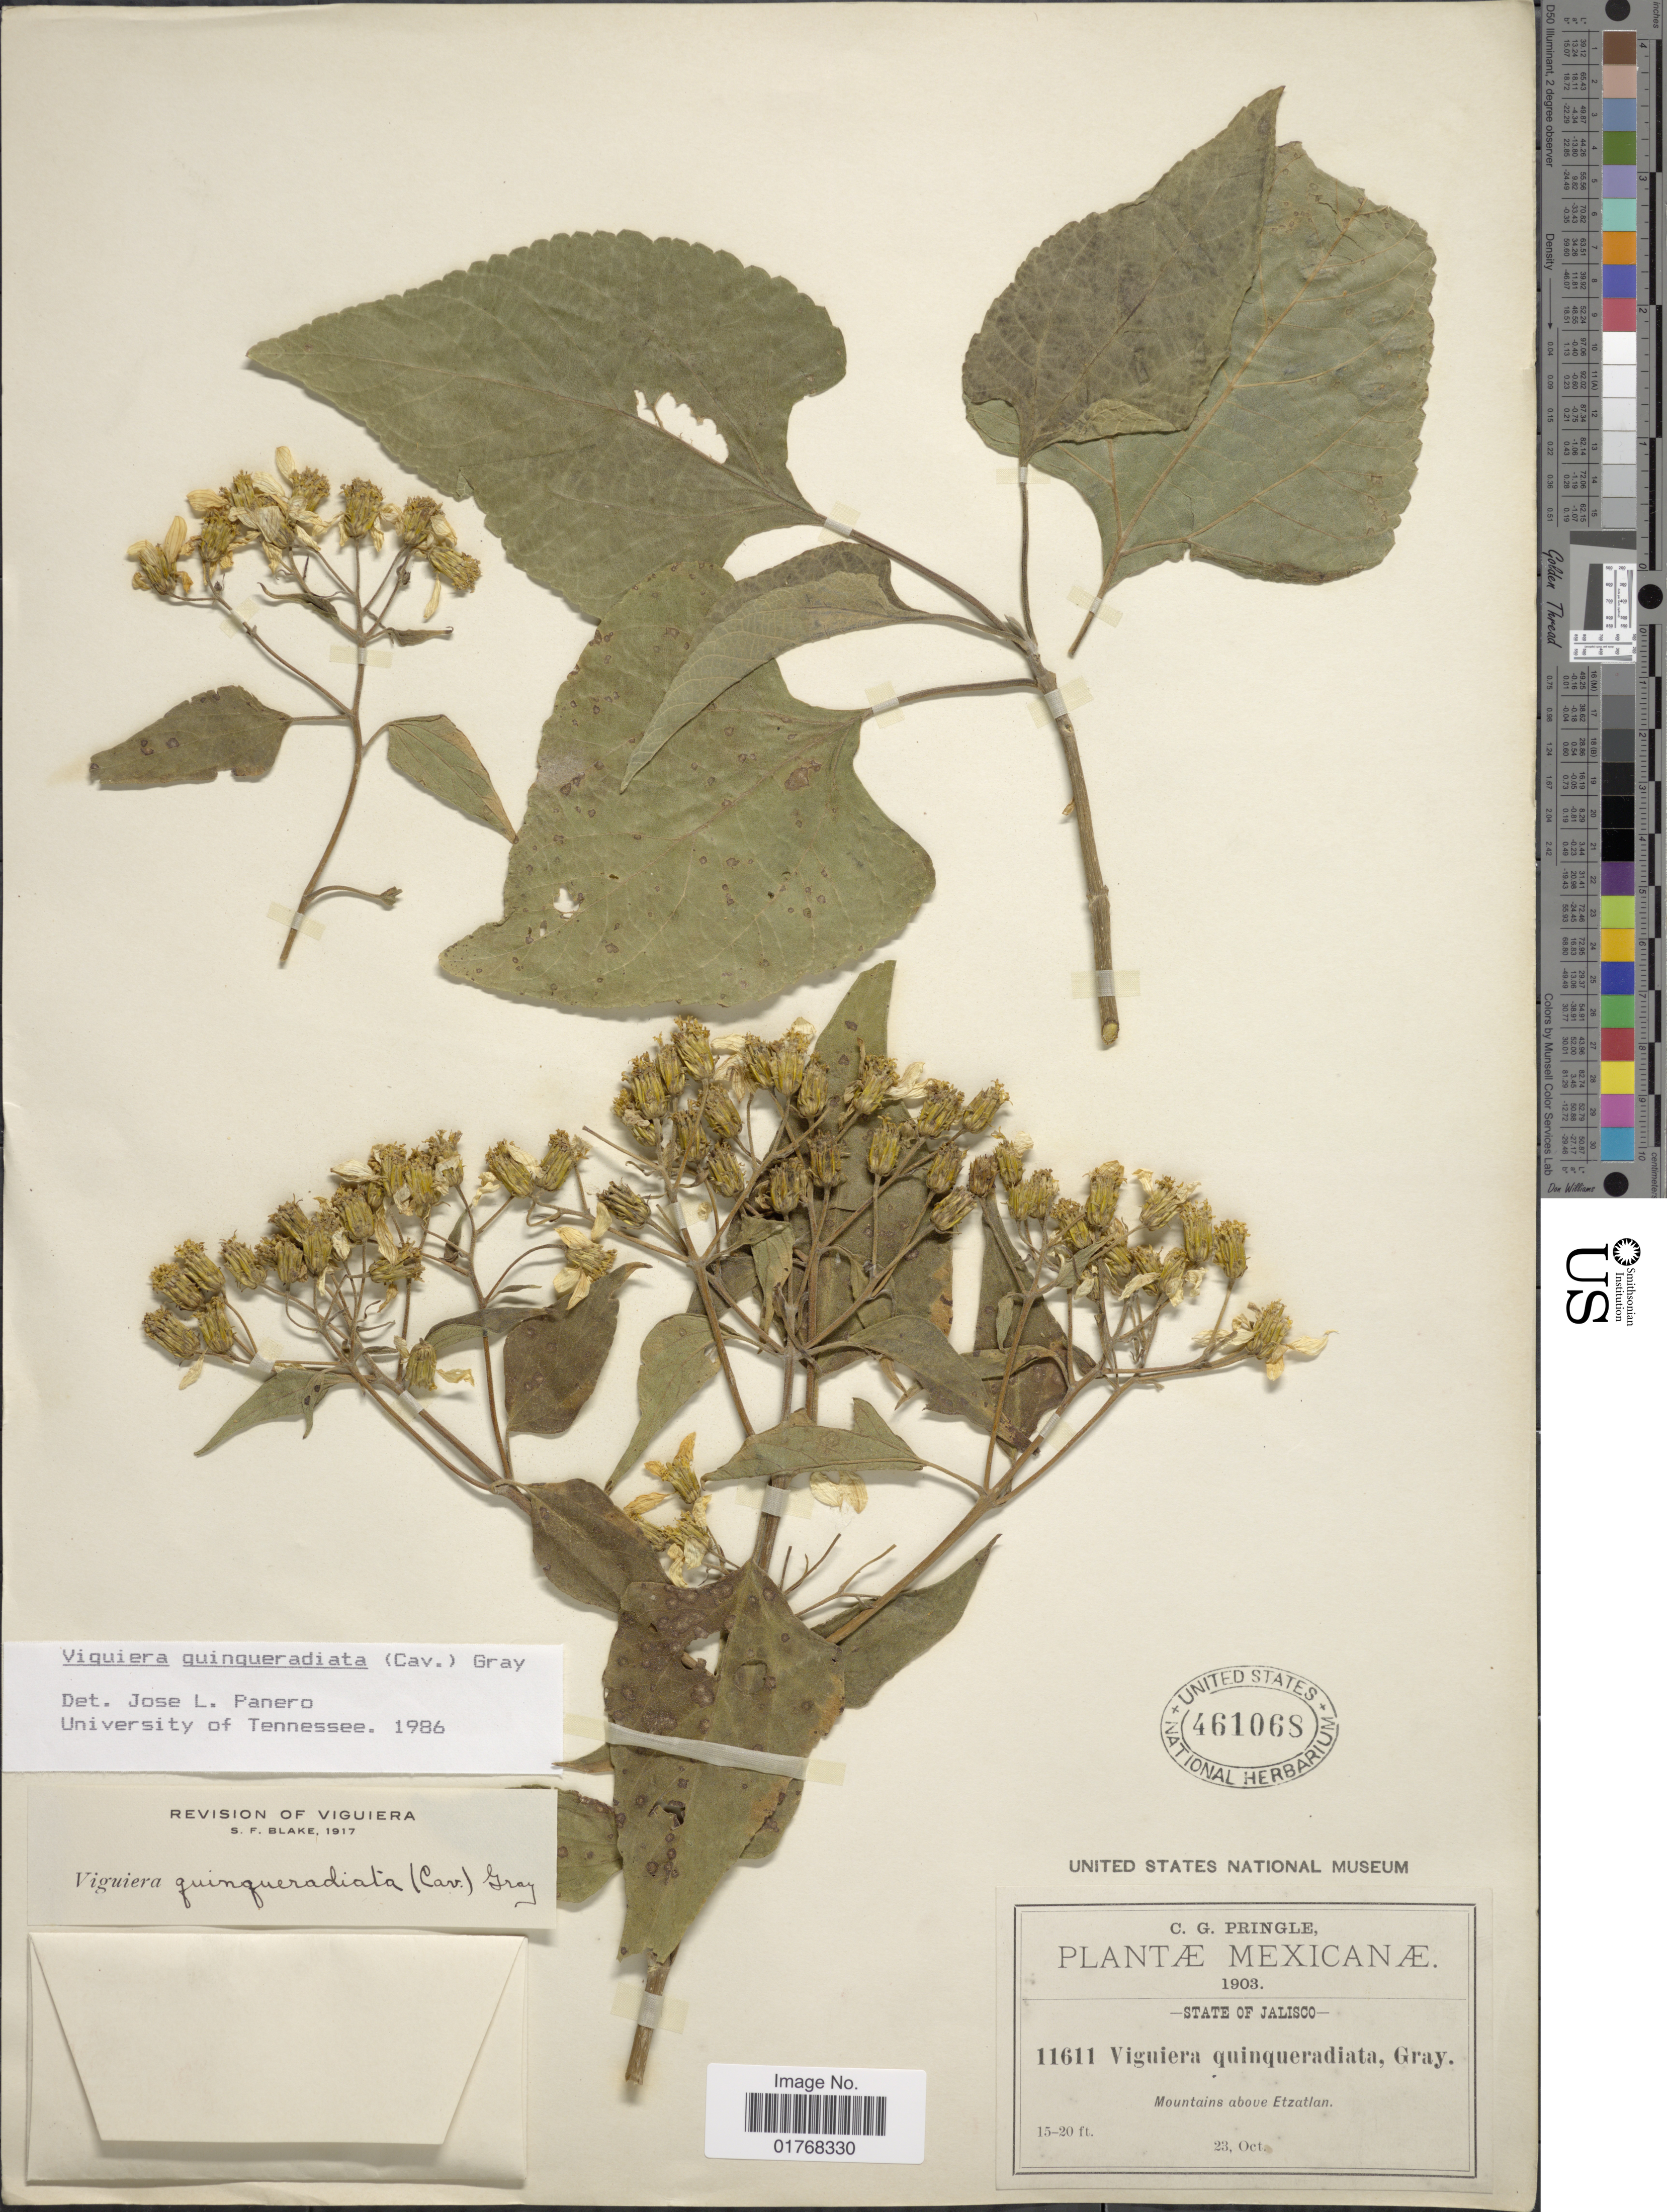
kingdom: Plantae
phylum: Tracheophyta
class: Magnoliopsida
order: Asterales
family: Asteraceae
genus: Viguiera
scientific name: Viguiera quinqueradiata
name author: (Cav.) A. Gray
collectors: C. G. Pringle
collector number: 11611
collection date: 1903-10-23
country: Mexico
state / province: Jalisco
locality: Mountains above Etzatlan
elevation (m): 5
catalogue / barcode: US 461068